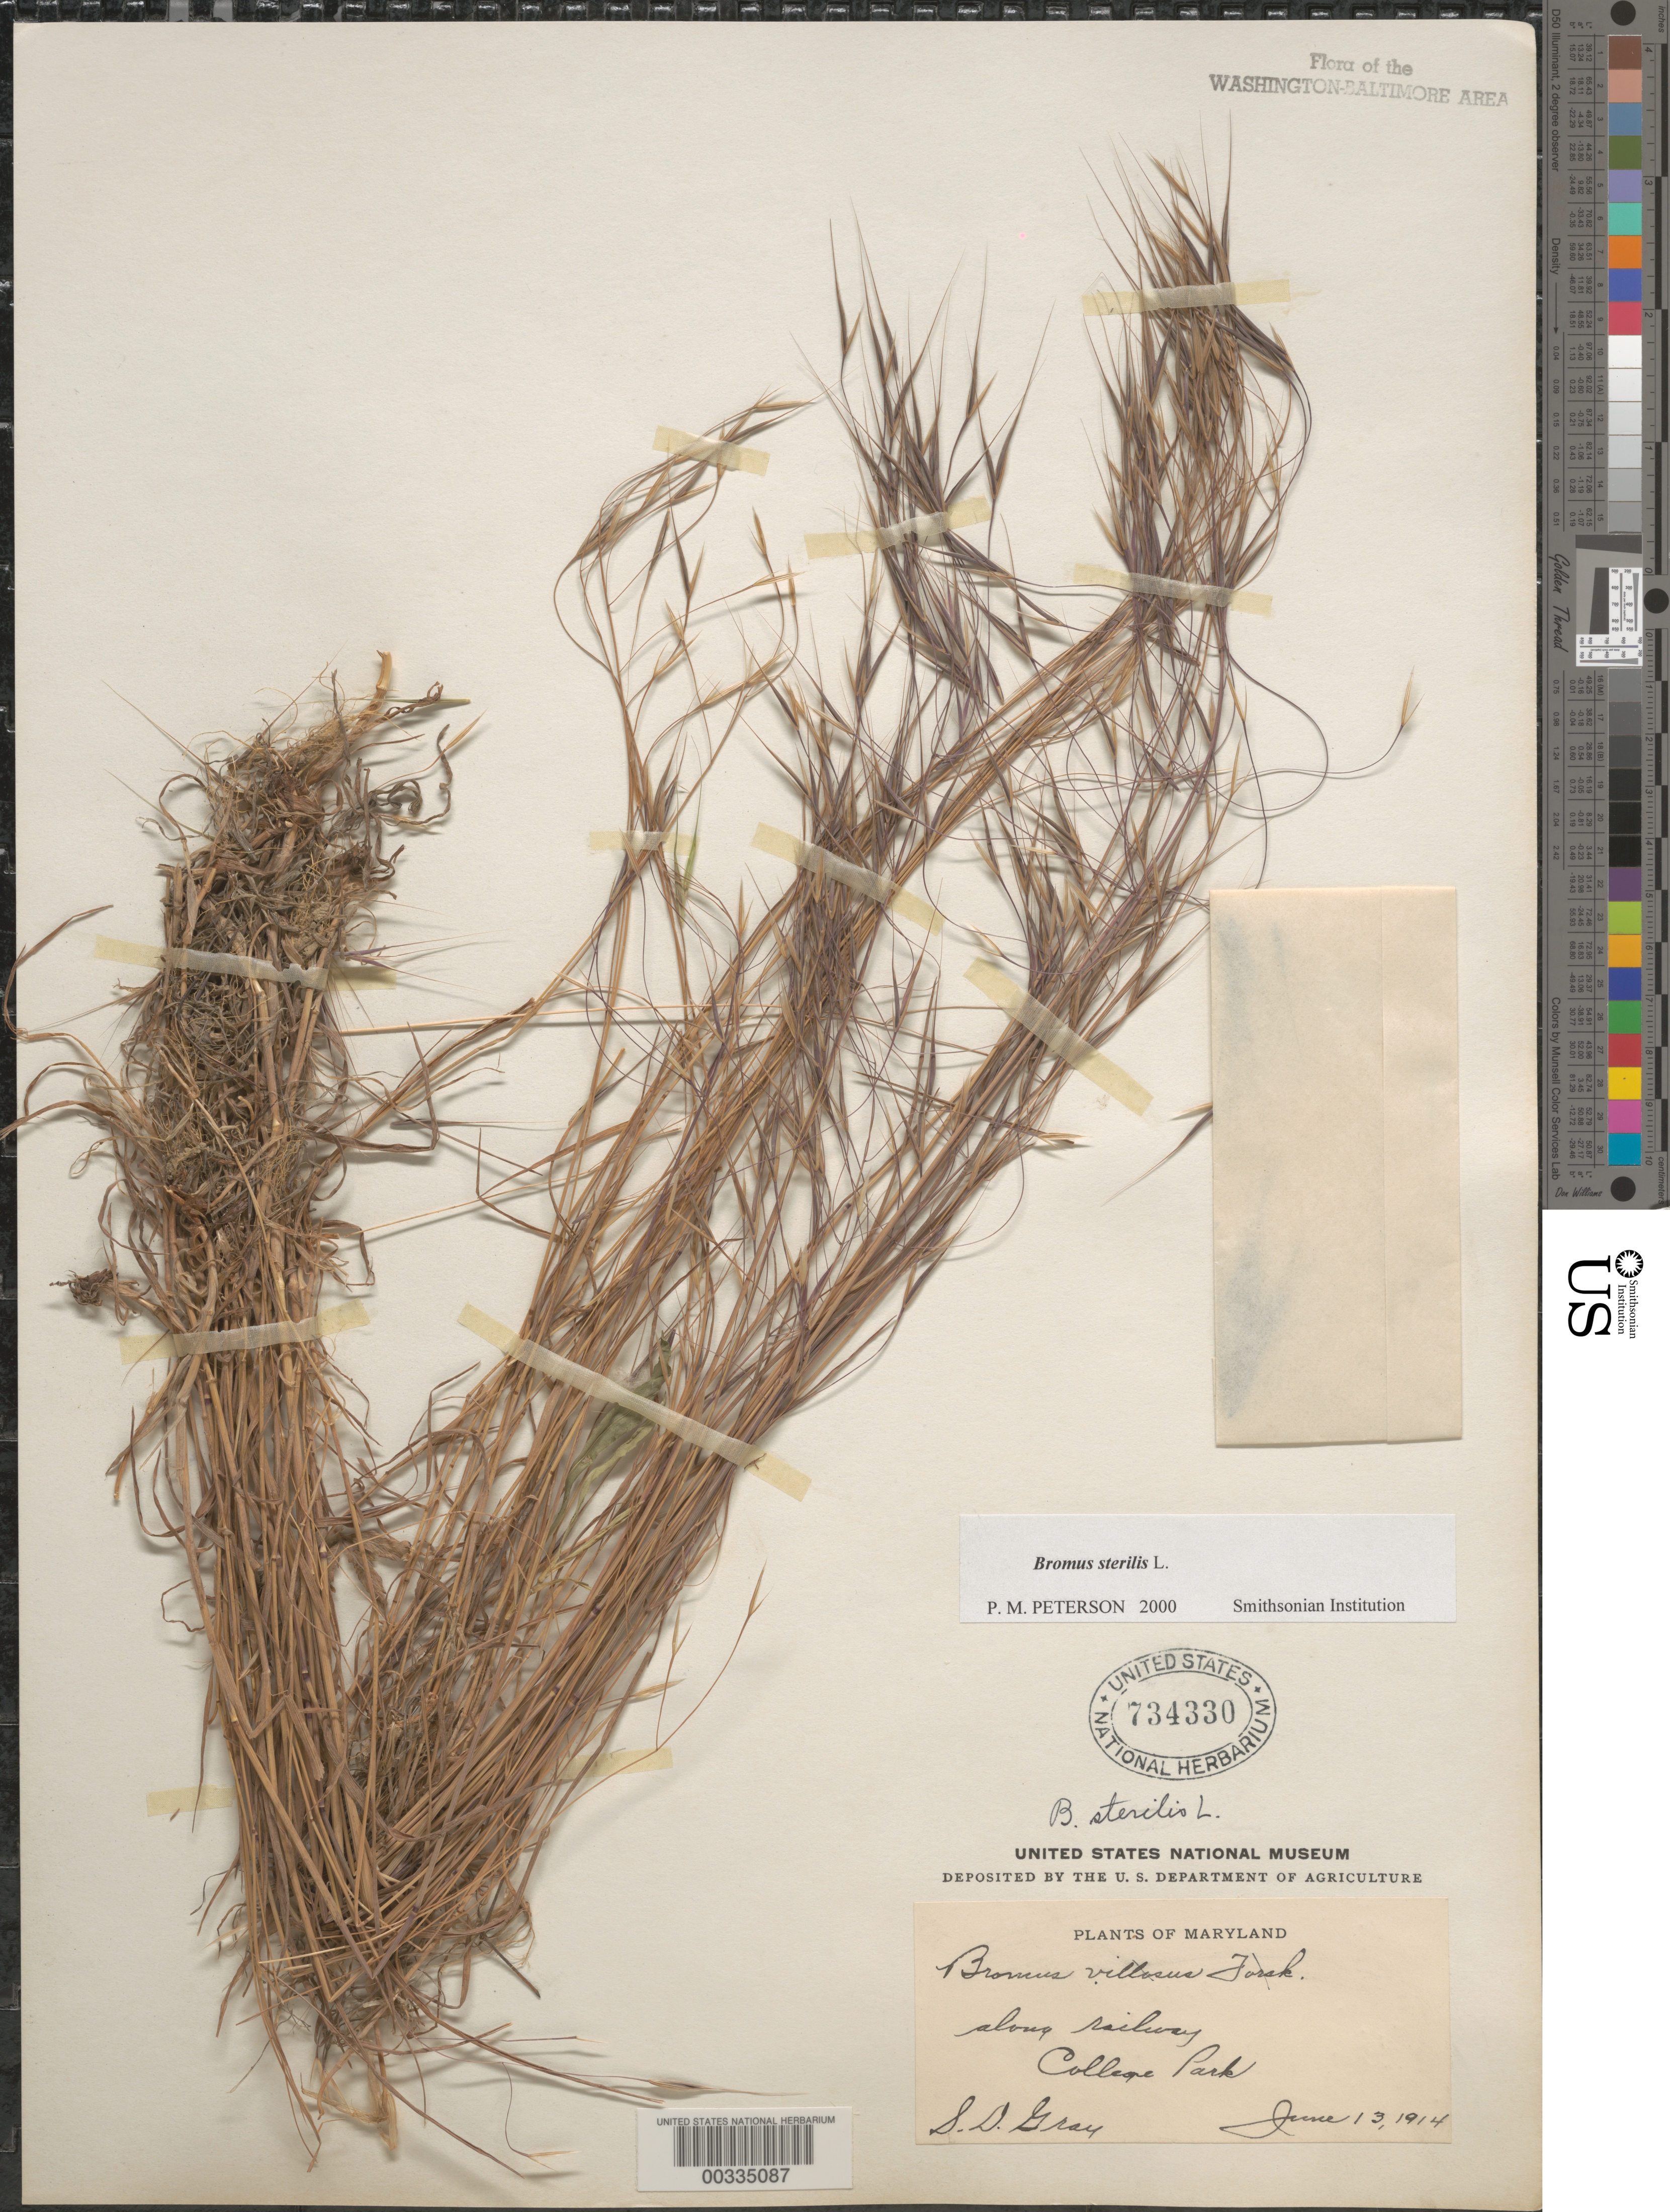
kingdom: Plantae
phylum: Tracheophyta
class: Liliopsida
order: Poales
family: Poaceae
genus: Bromus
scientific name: Bromus sterilis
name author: L.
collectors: S. D. Gray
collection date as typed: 13 Jun 1914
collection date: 1914-06-13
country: United States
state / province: Maryland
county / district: Prince George's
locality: College Park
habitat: Along railway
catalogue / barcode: US 734330